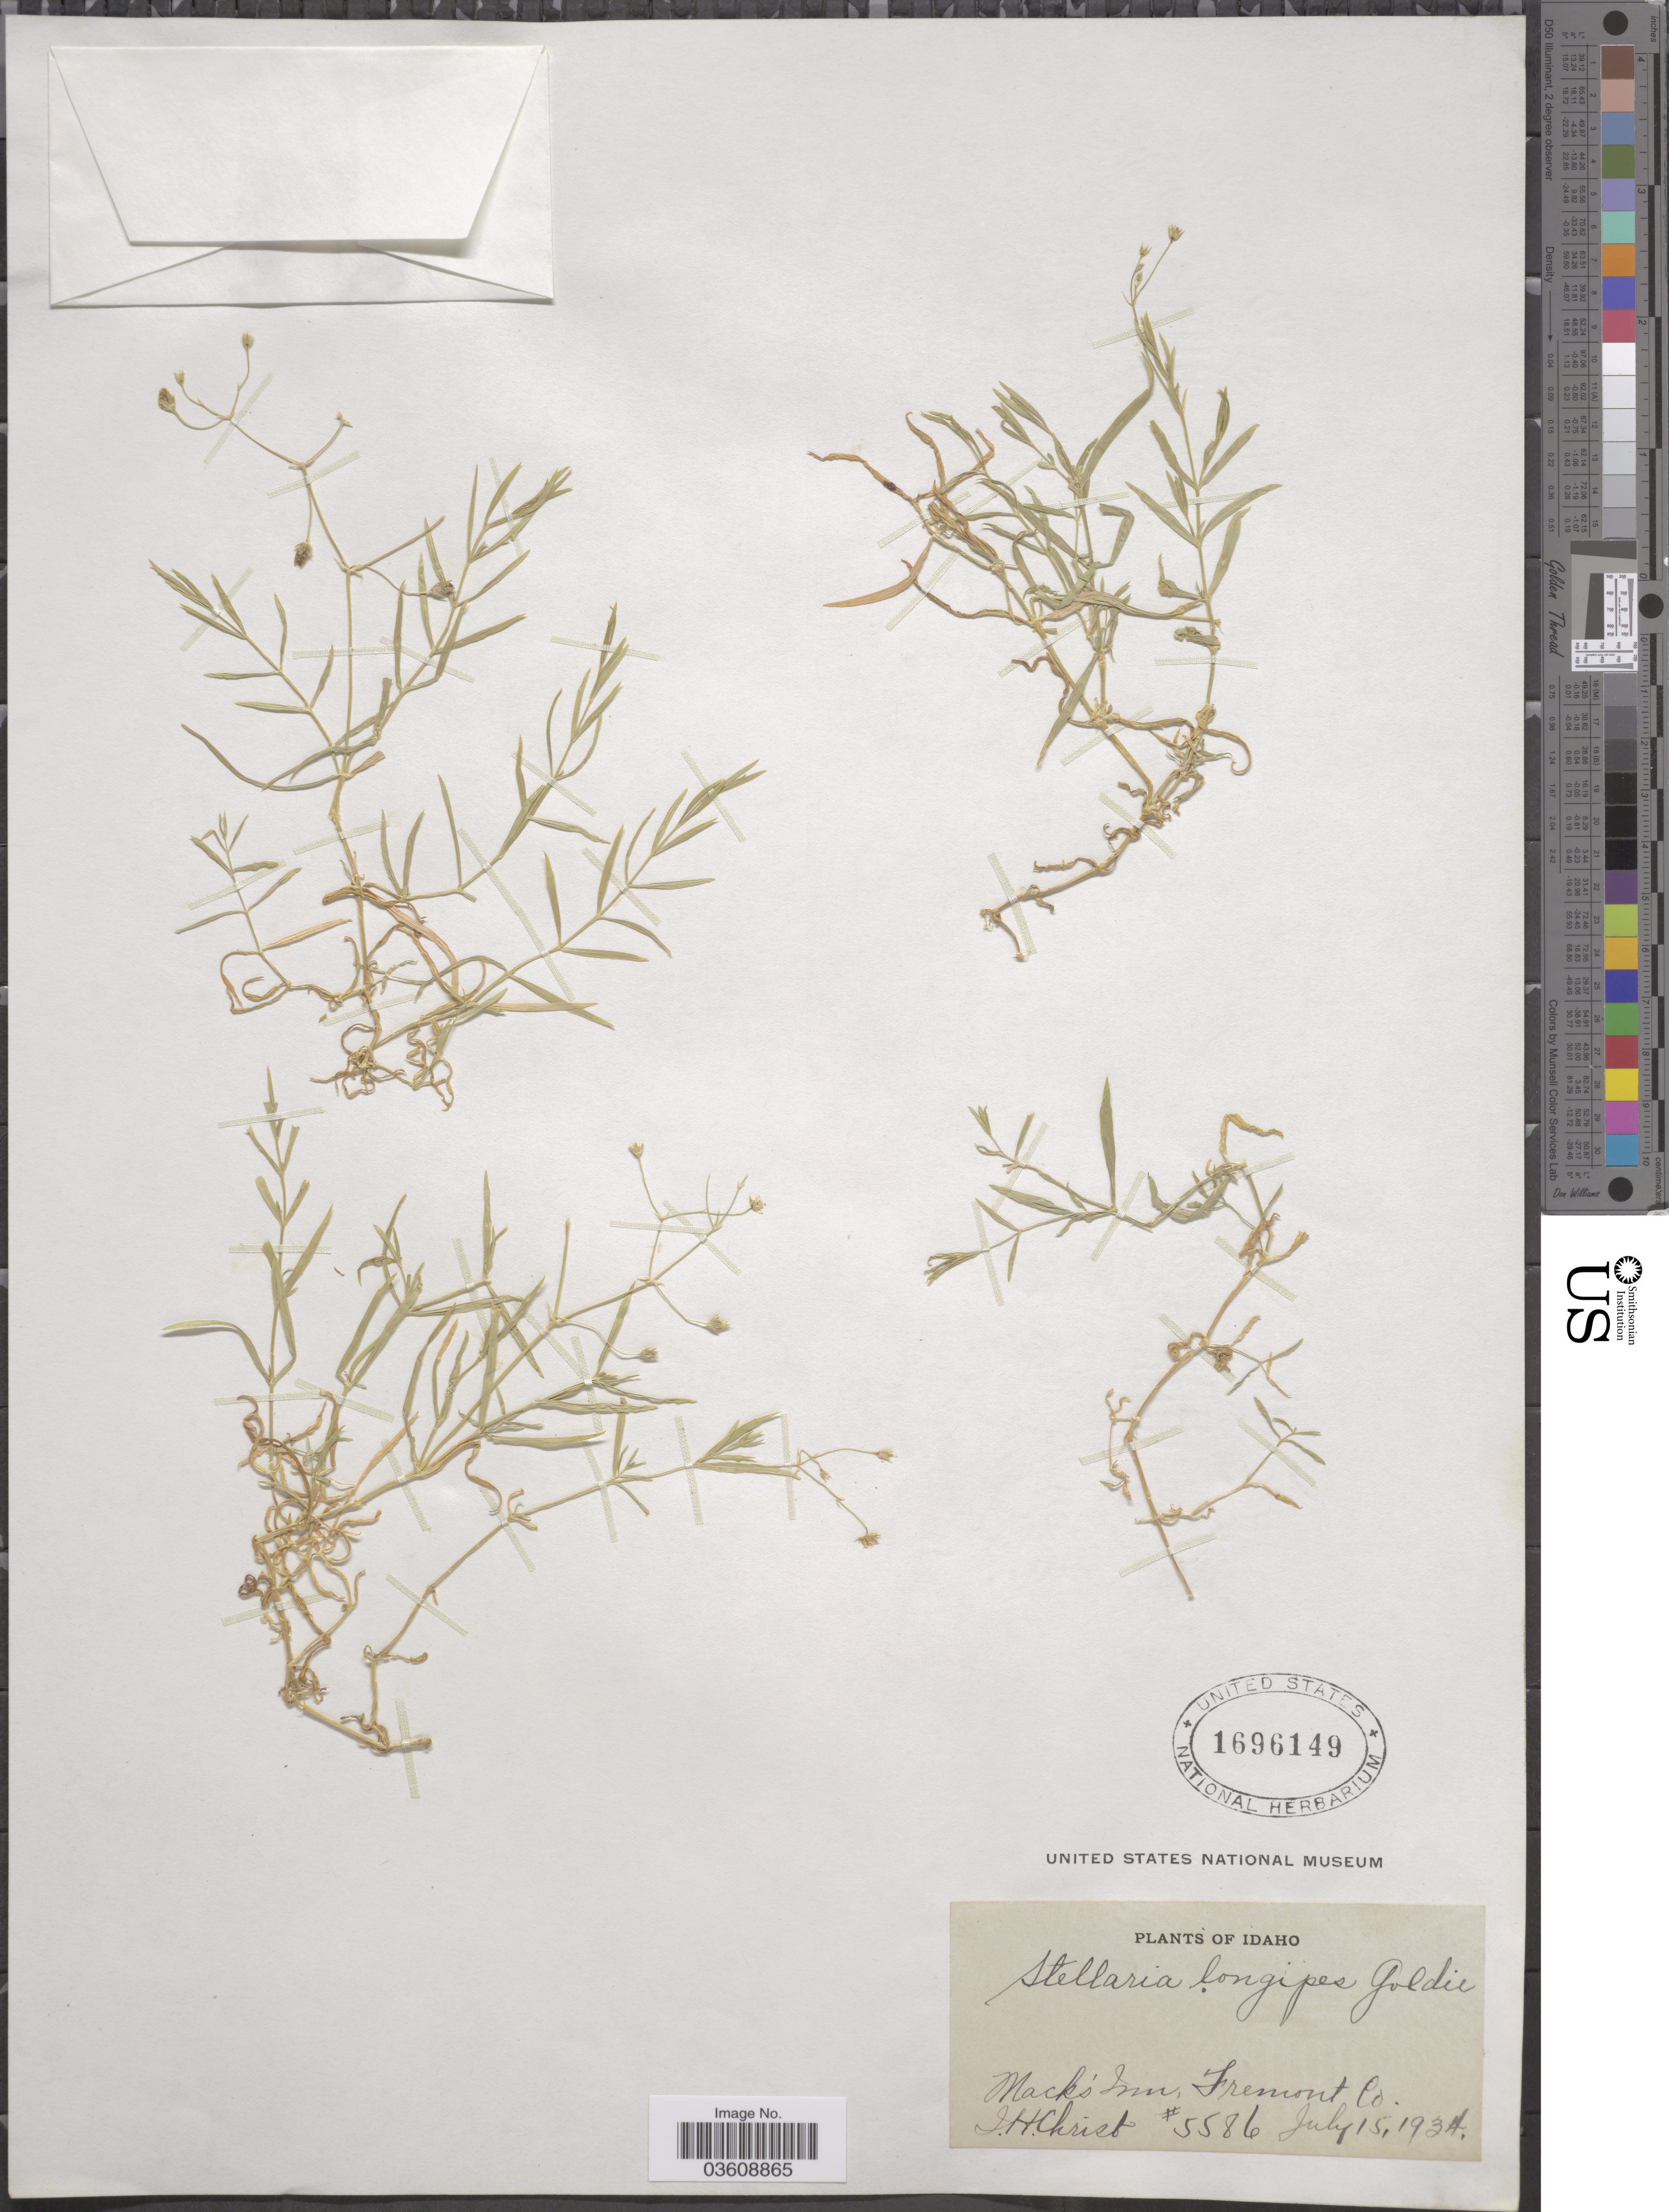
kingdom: Plantae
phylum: Tracheophyta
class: Magnoliopsida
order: Caryophyllales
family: Caryophyllaceae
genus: Stellaria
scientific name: Stellaria longipes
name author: Goldie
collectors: J. H. Christ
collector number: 5586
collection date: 1934-07-15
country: United States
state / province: Idaho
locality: Macks' Inn, Fremont Co.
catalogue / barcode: US 1696149